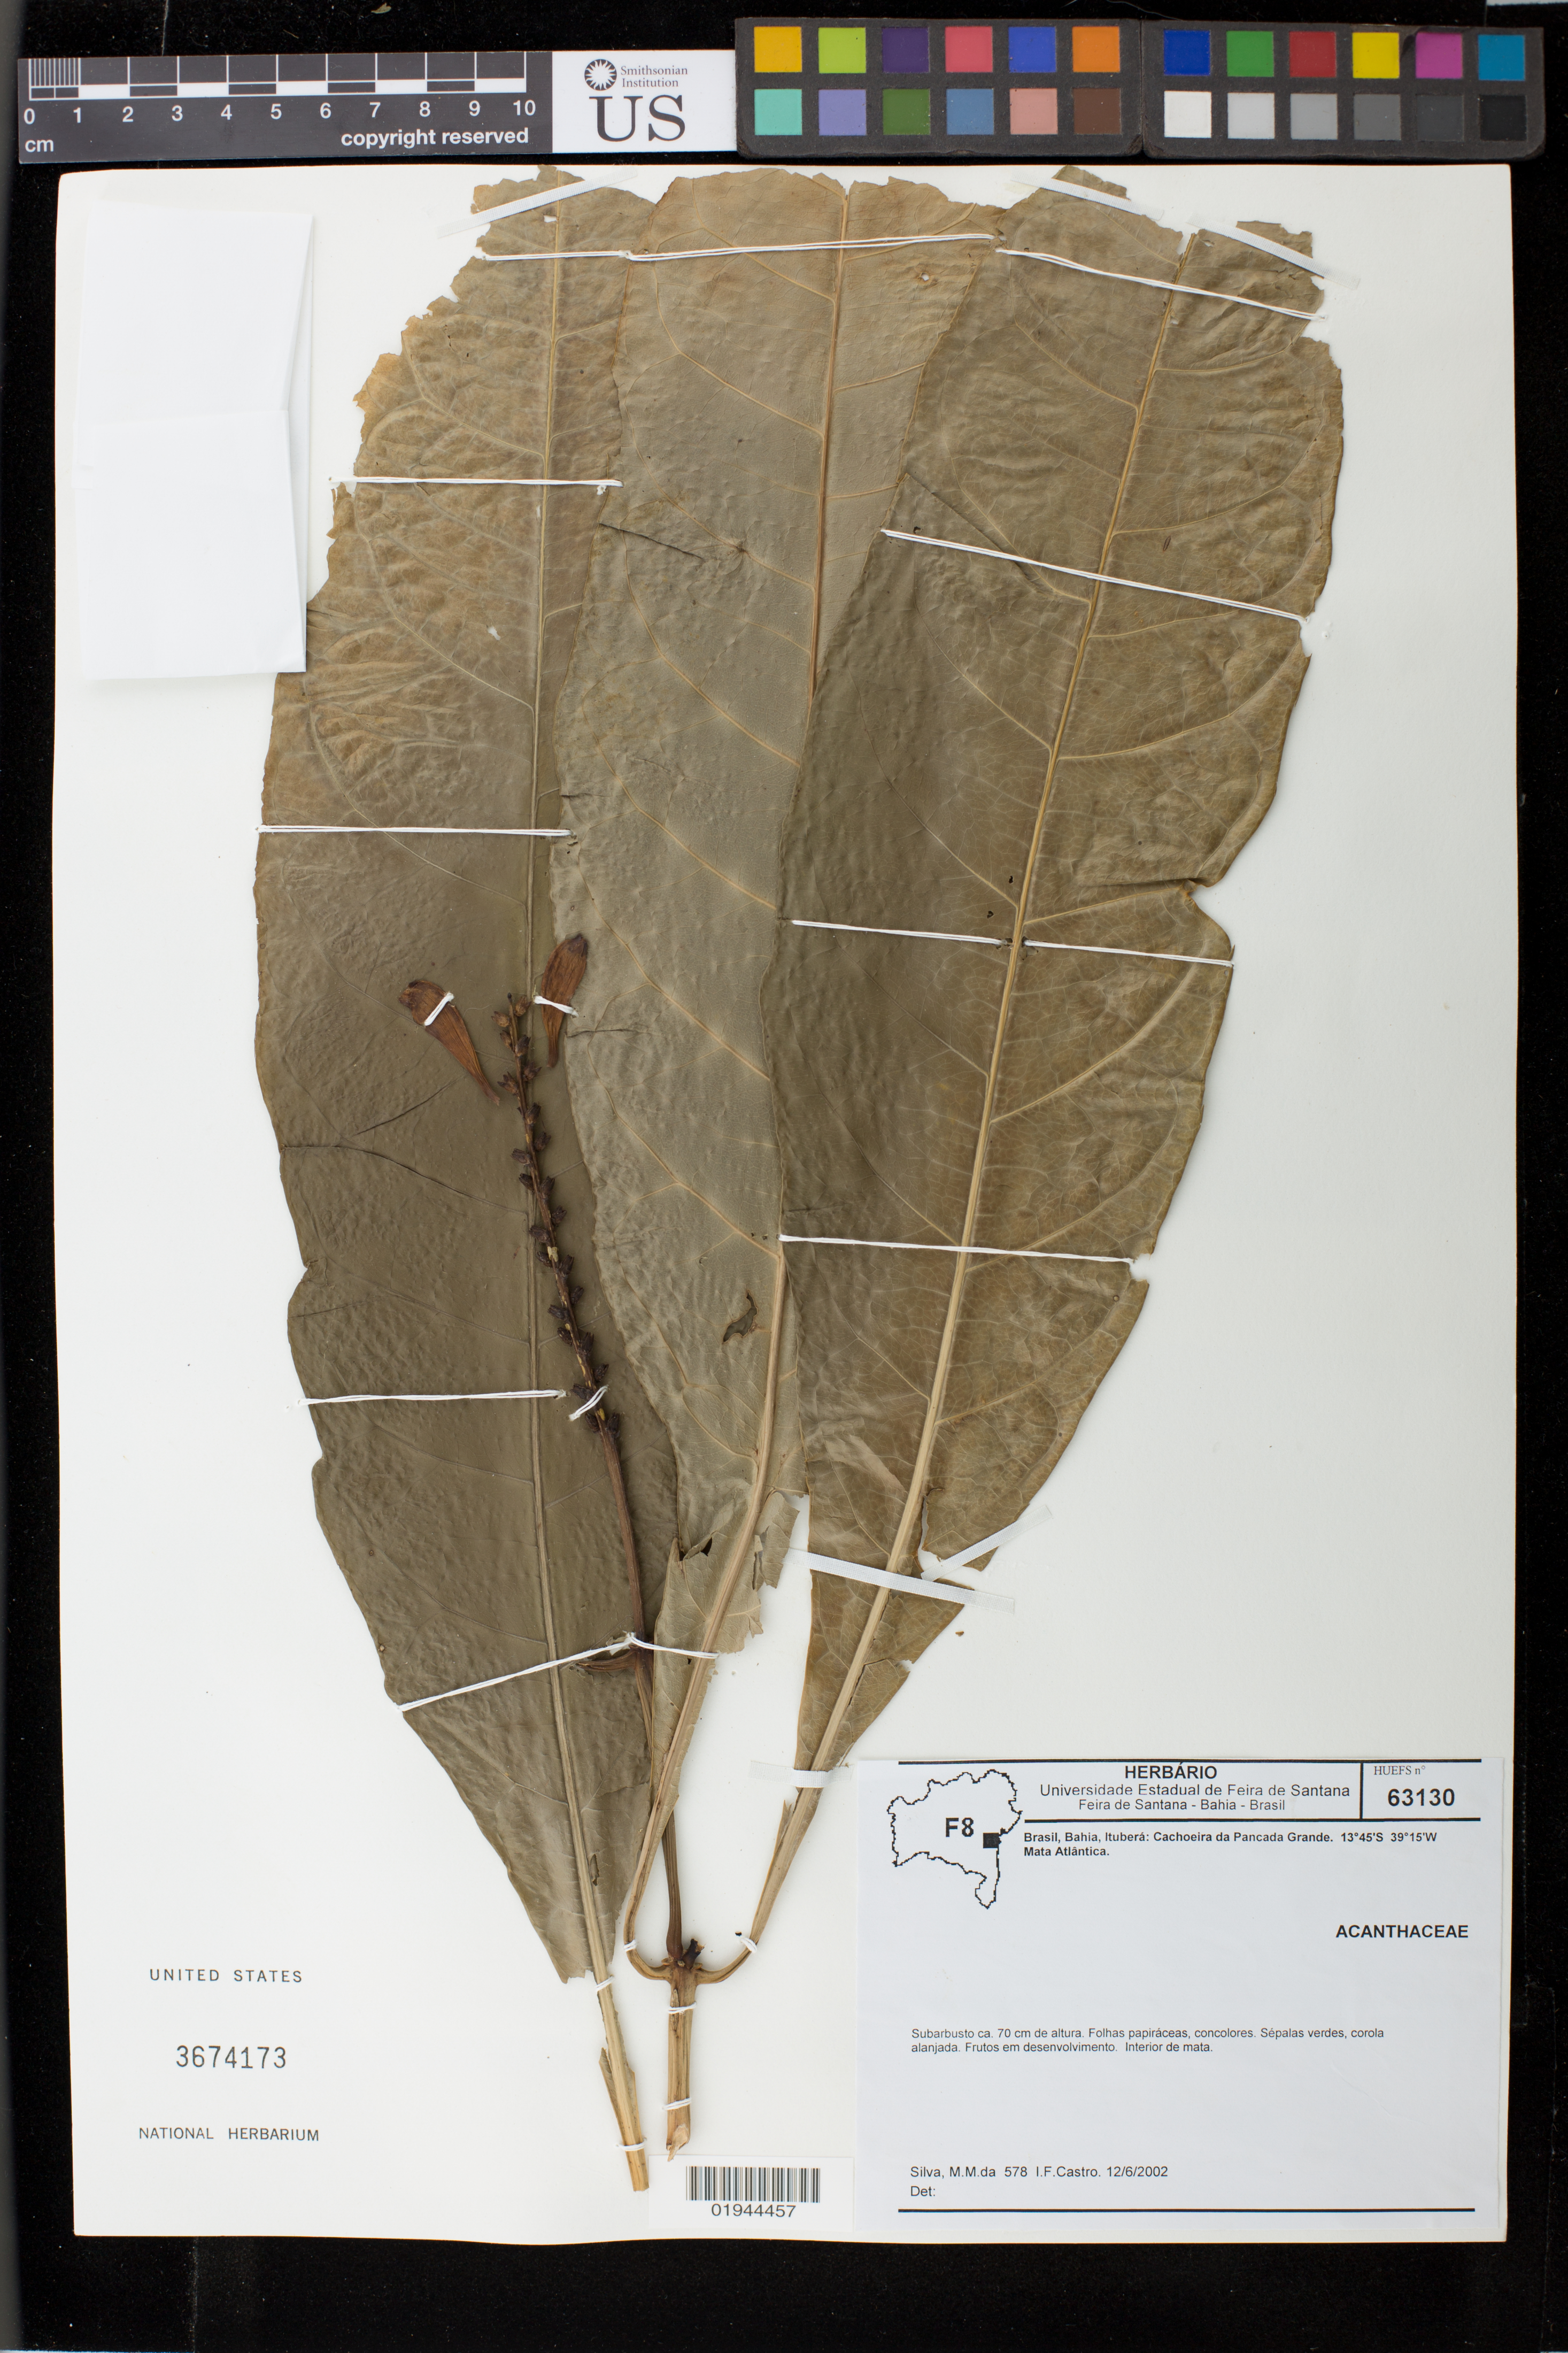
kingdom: Plantae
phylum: Tracheophyta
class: Magnoliopsida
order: Lamiales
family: Acanthaceae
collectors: M. da Silva & I. Castro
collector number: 578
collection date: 2002-06-12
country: Brazil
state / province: Bahia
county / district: Ituberá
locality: Cachoeira da Pancada Grande.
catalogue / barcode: US 3674173